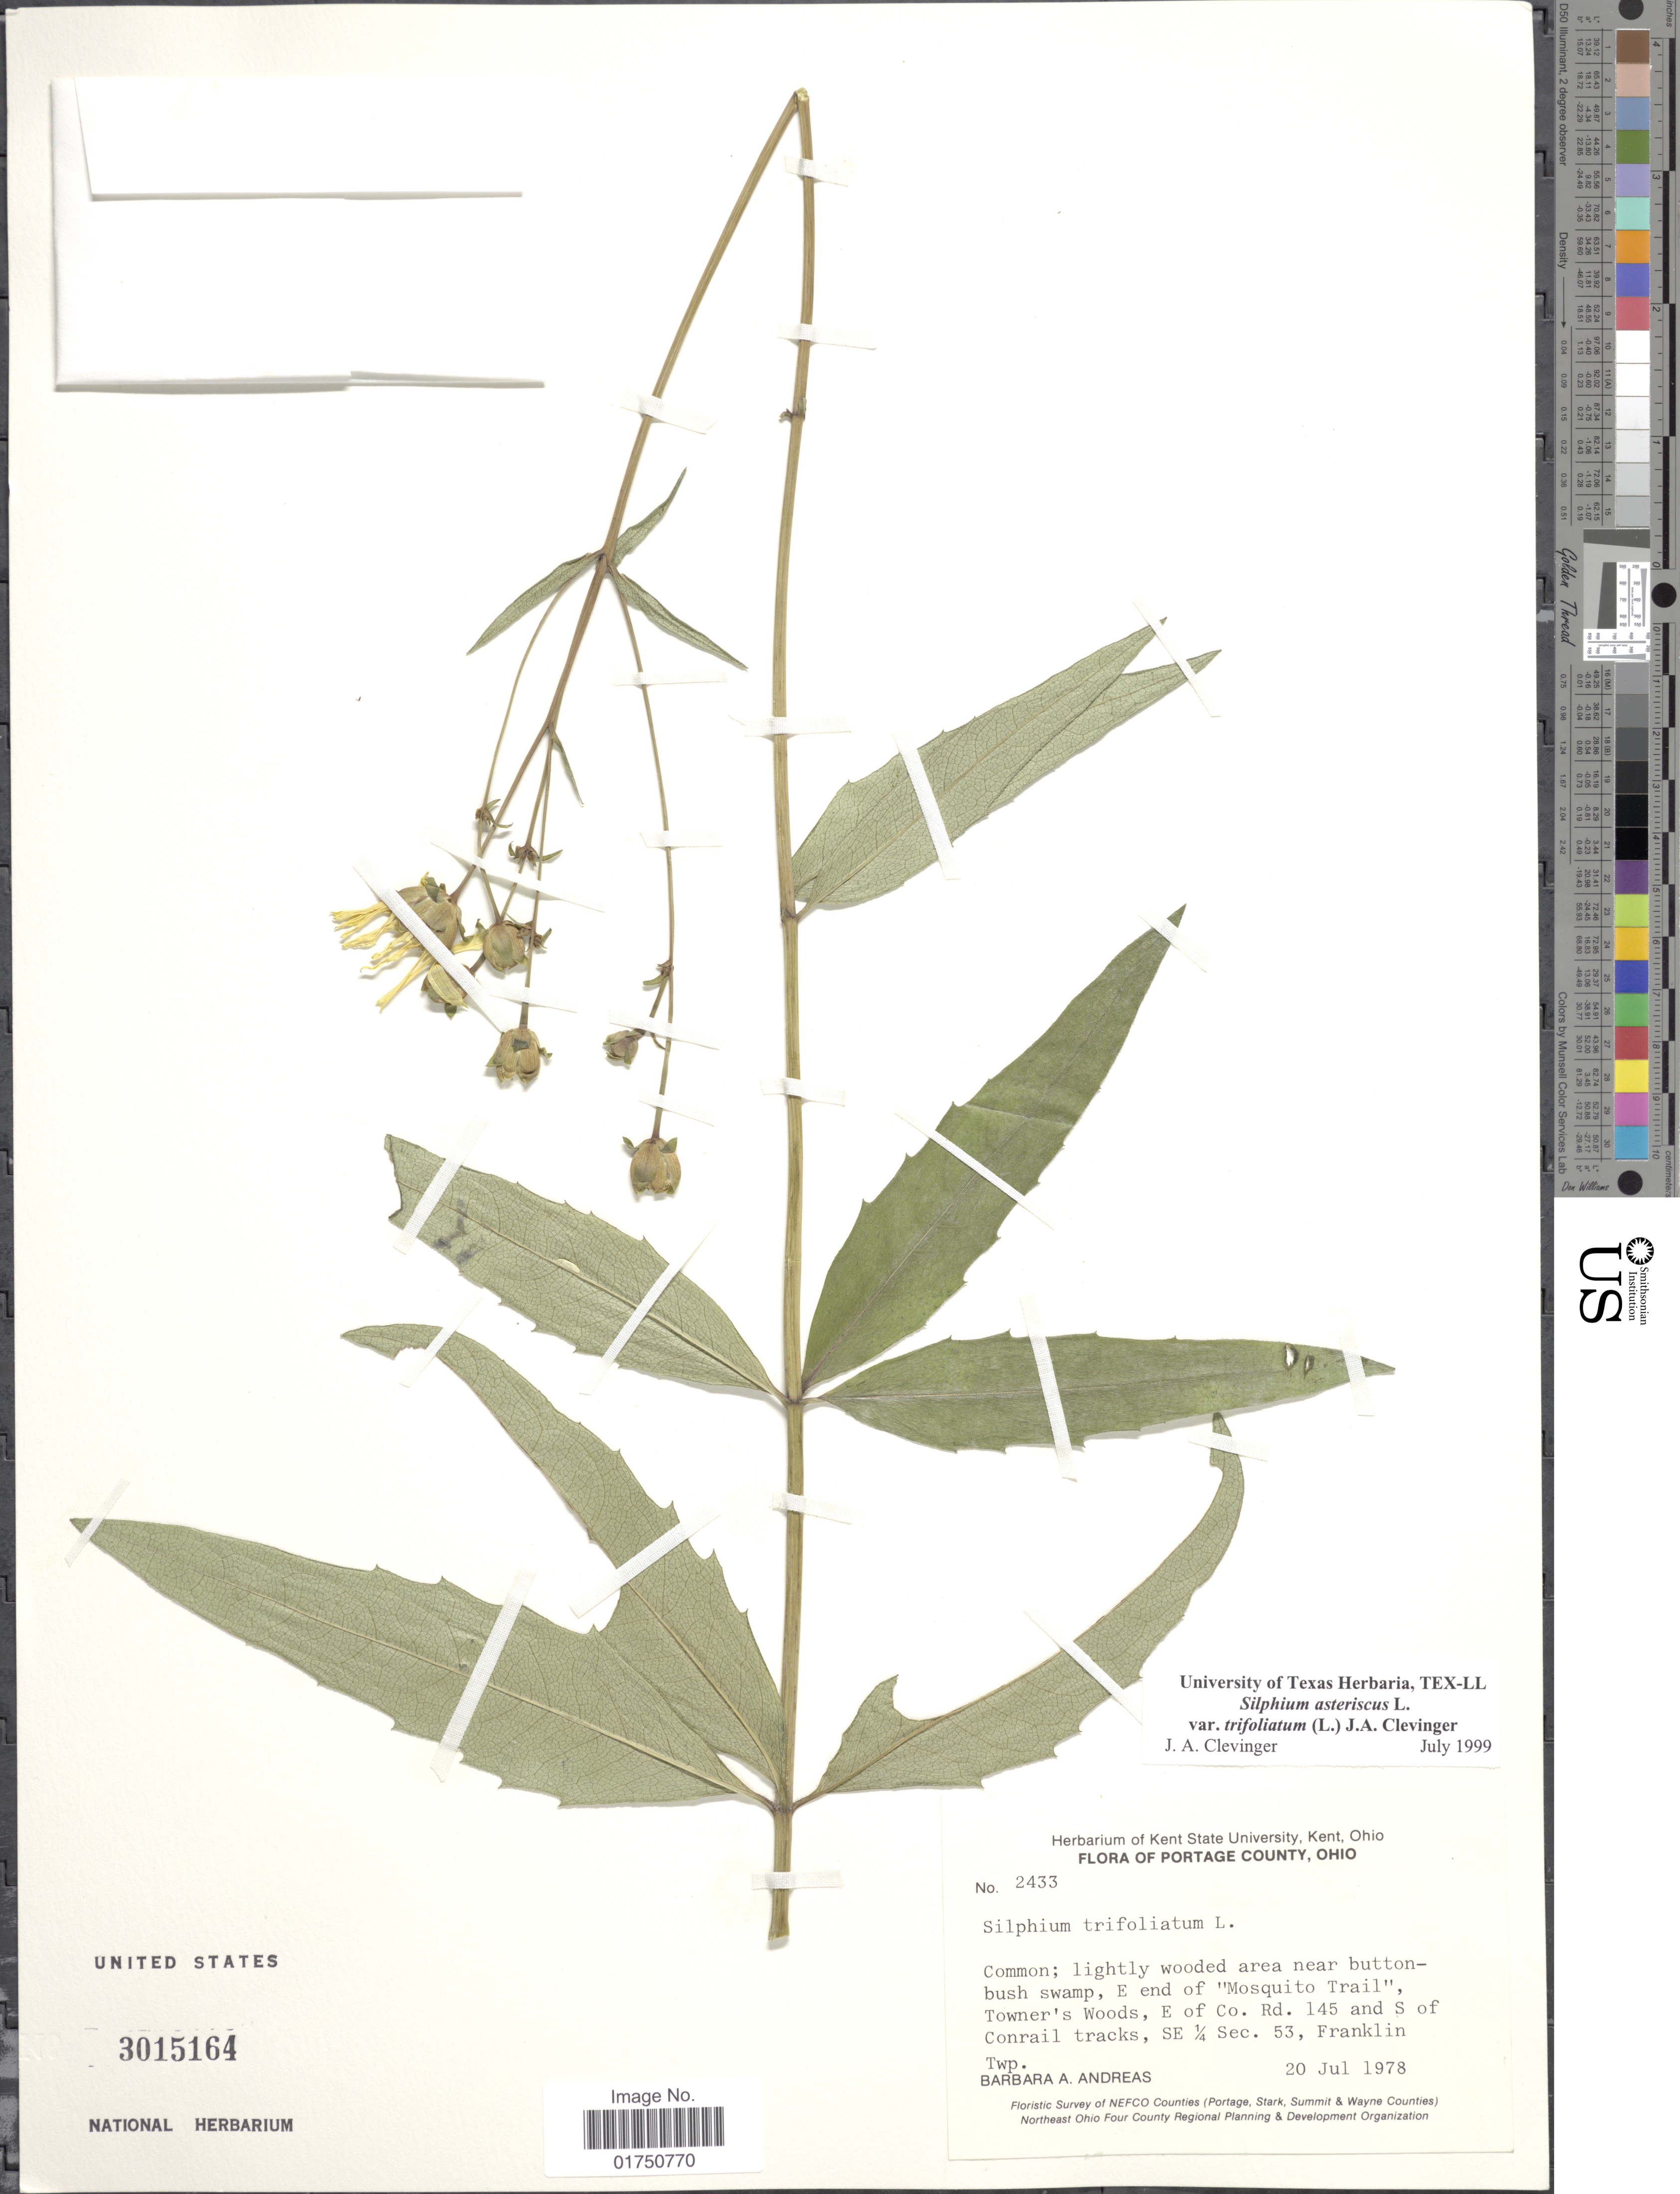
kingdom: Plantae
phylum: Tracheophyta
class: Magnoliopsida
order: Asterales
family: Asteraceae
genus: Silphium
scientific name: Silphium asteriscus var. trifoliatum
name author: (L.) Clevinger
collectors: B. A. Andreas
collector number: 2433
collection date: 1978-07-20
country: United States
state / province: Ohio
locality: Portage County, Ohio. Common; lightly wooded area near button-bush swamp, E end of "Mosquito Trail", Towner's Woods, E of Co. Rd. 145 and S of Conrail tracks, SE ¼ Sec. 53, Franklin Twp.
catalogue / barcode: US 3015164